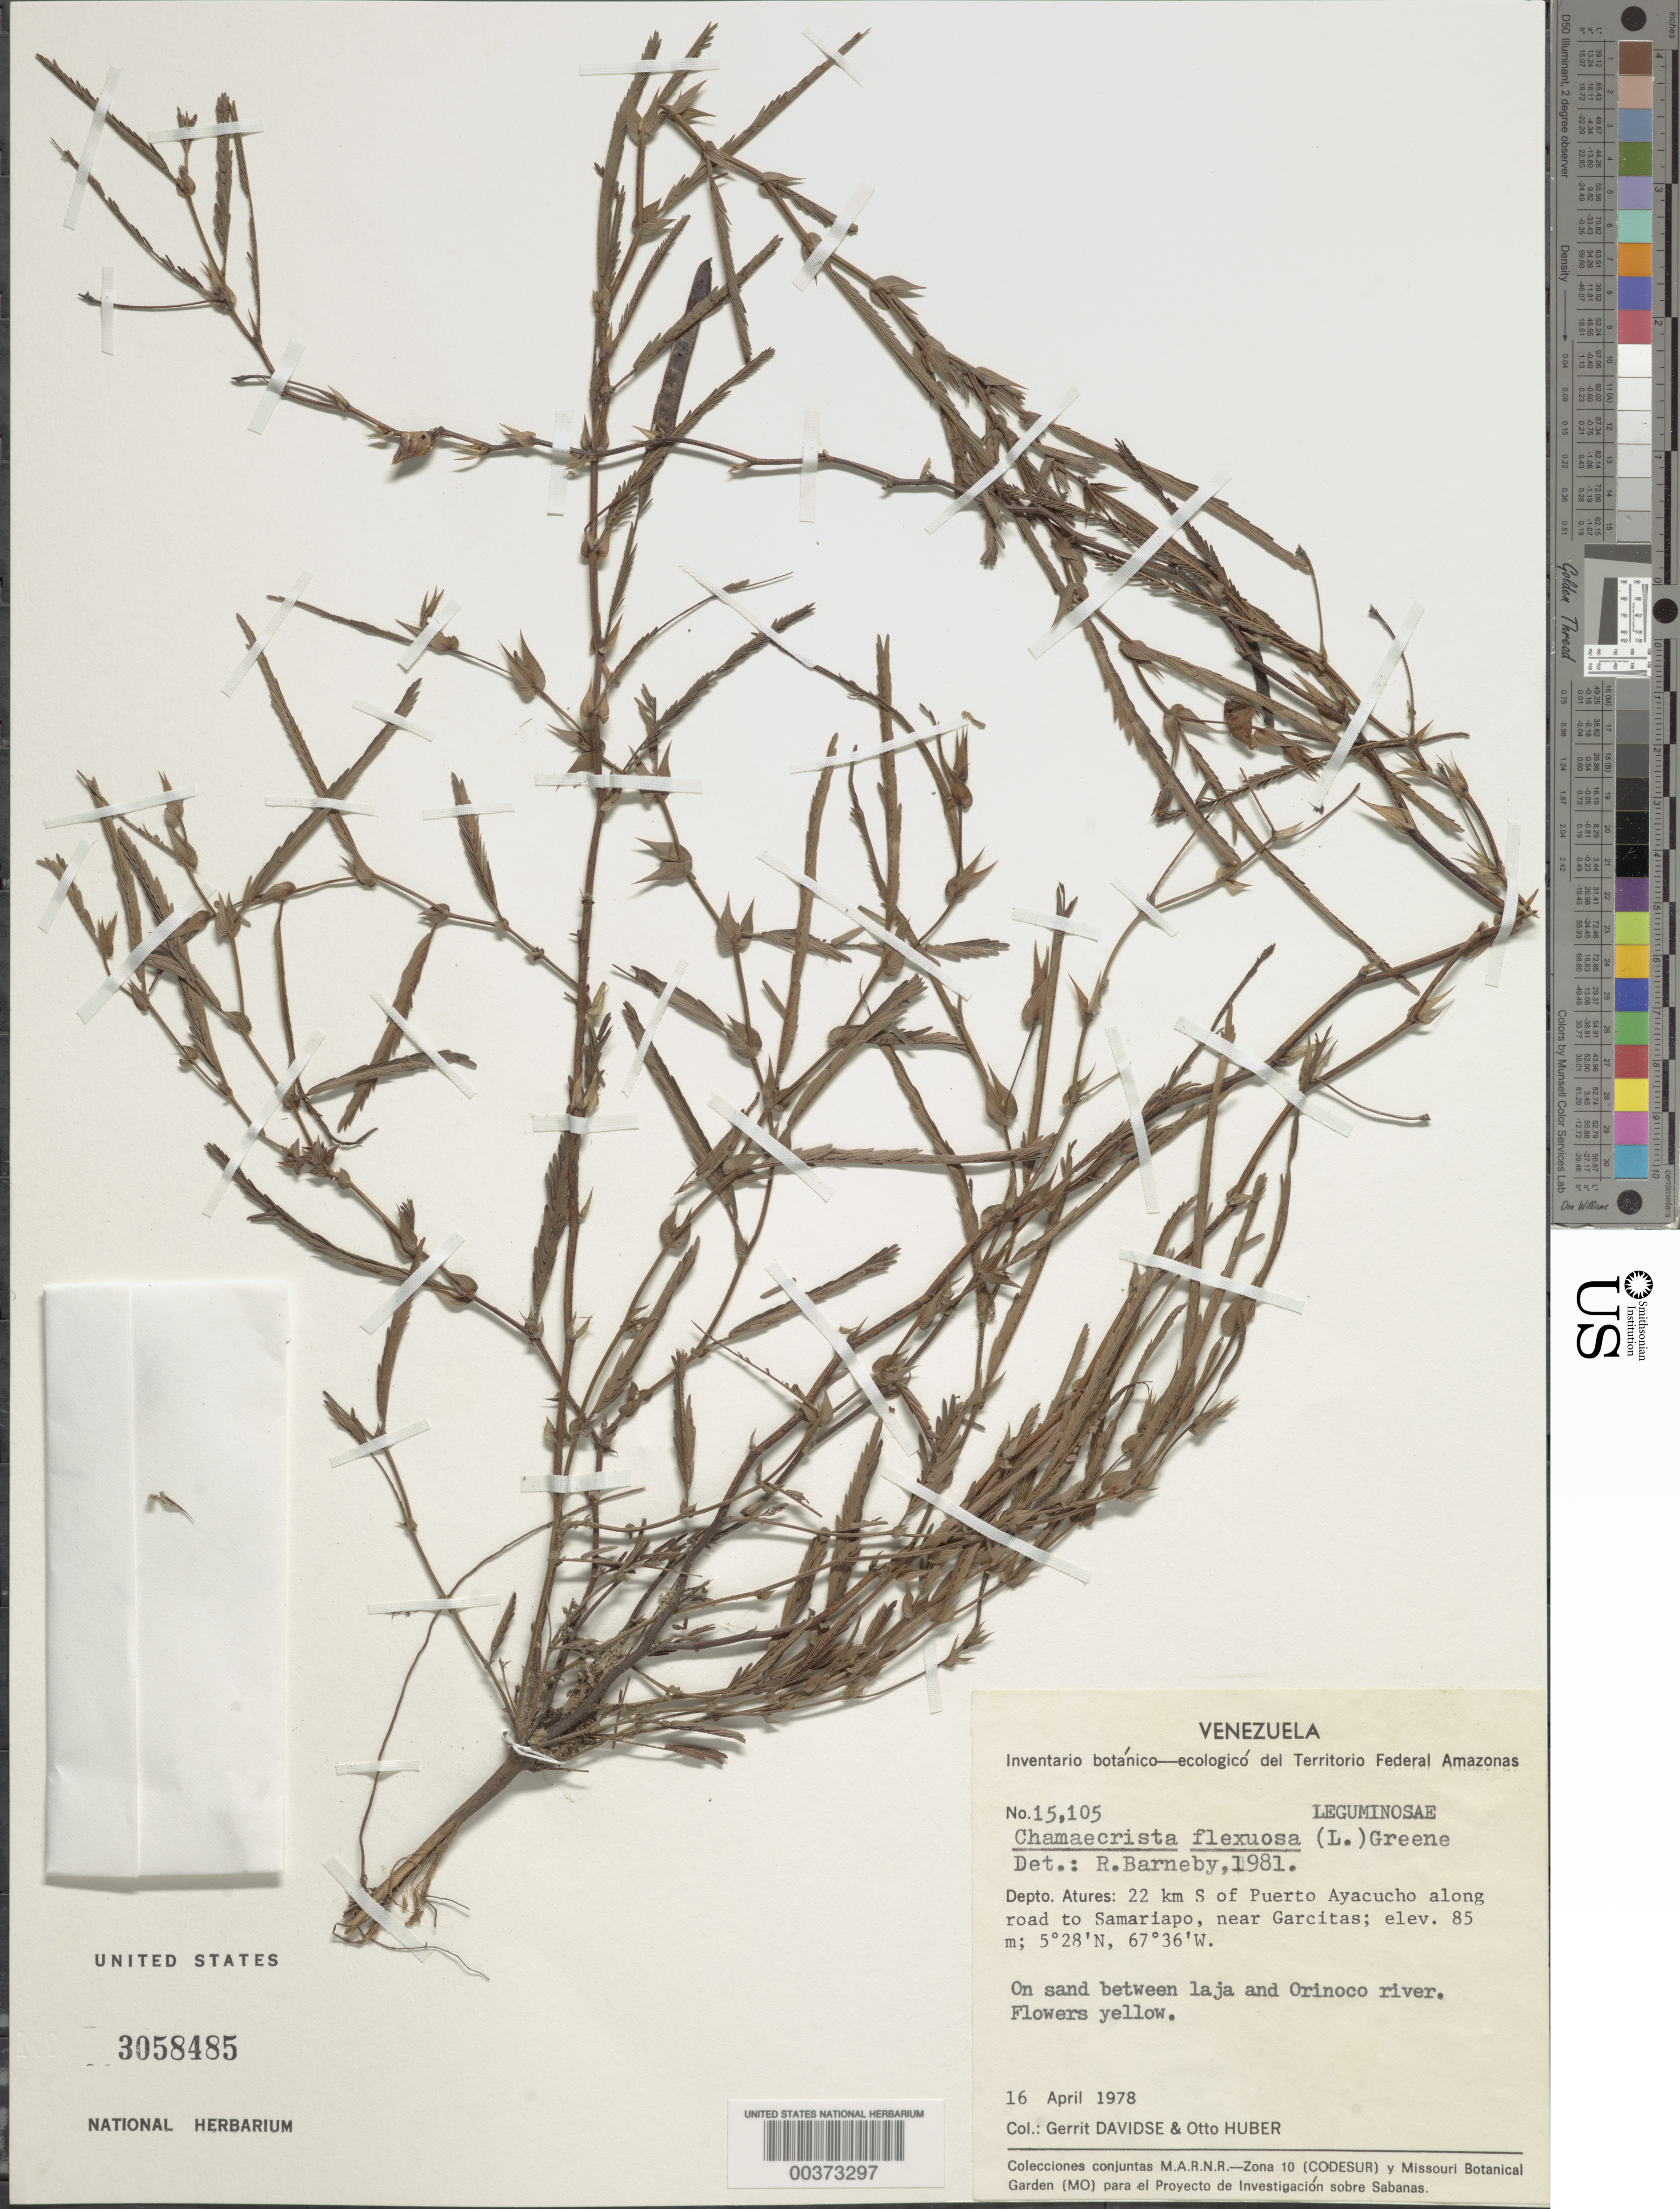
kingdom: Plantae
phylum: Tracheophyta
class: Magnoliopsida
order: Fabales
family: Fabaceae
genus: Chamaecrista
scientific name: Chamaecrista flexuosa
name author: (L.) Greene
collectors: G. Davidse & O. Huber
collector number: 15105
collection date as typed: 16 Apr 1978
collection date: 1978-04-16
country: Venezuela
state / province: Amazonas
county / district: Atures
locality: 22 km s of pto. ayacucho along road to samariapo, near garcitas; between laja and orinoco river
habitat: On sand between laja and river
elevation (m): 85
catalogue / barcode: US 3058485